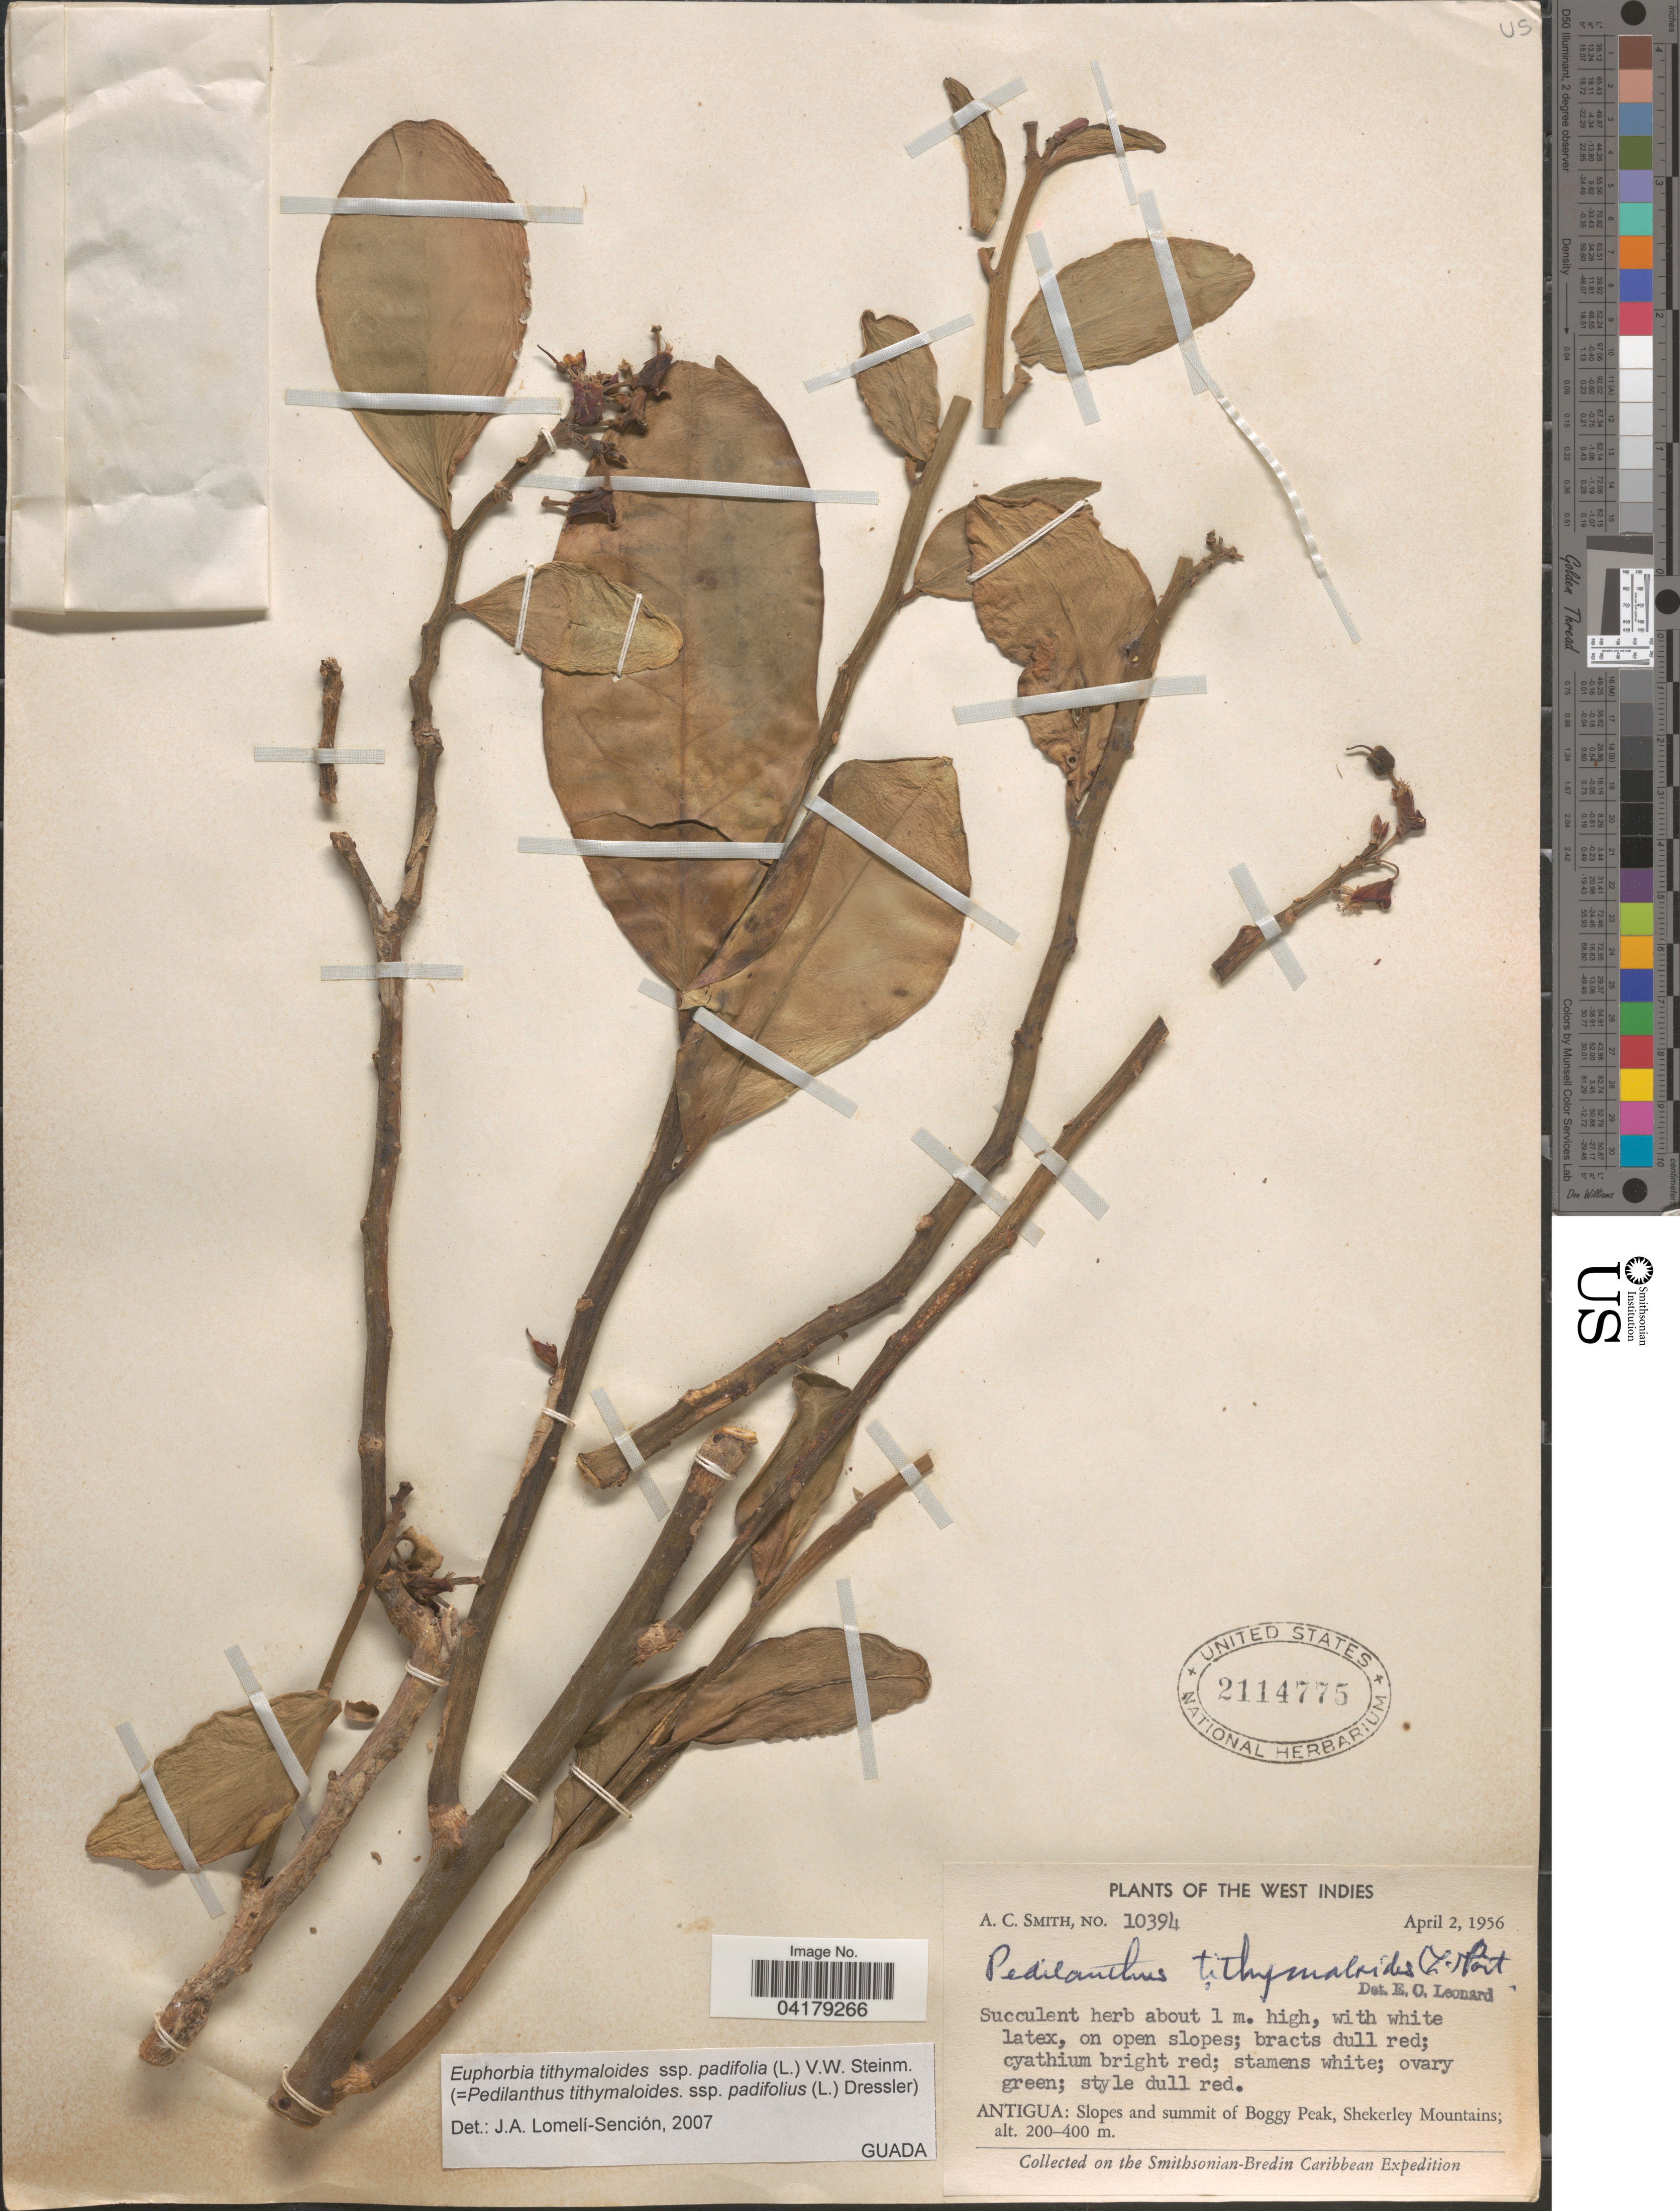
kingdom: Plantae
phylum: Tracheophyta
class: Magnoliopsida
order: Malpighiales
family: Euphorbiaceae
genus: Euphorbia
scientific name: Euphorbia tithymaloides subsp. padifolia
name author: (L.) V.W. Steinm.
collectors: A. C. Smith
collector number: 10394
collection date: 1956-04-02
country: Antigua and Barbuda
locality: Slopes and summit of Boggy Peak, Shekerley Mountains. The Smithsonian-Bredin Caribbean Expedition.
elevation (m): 200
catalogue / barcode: US 2114775